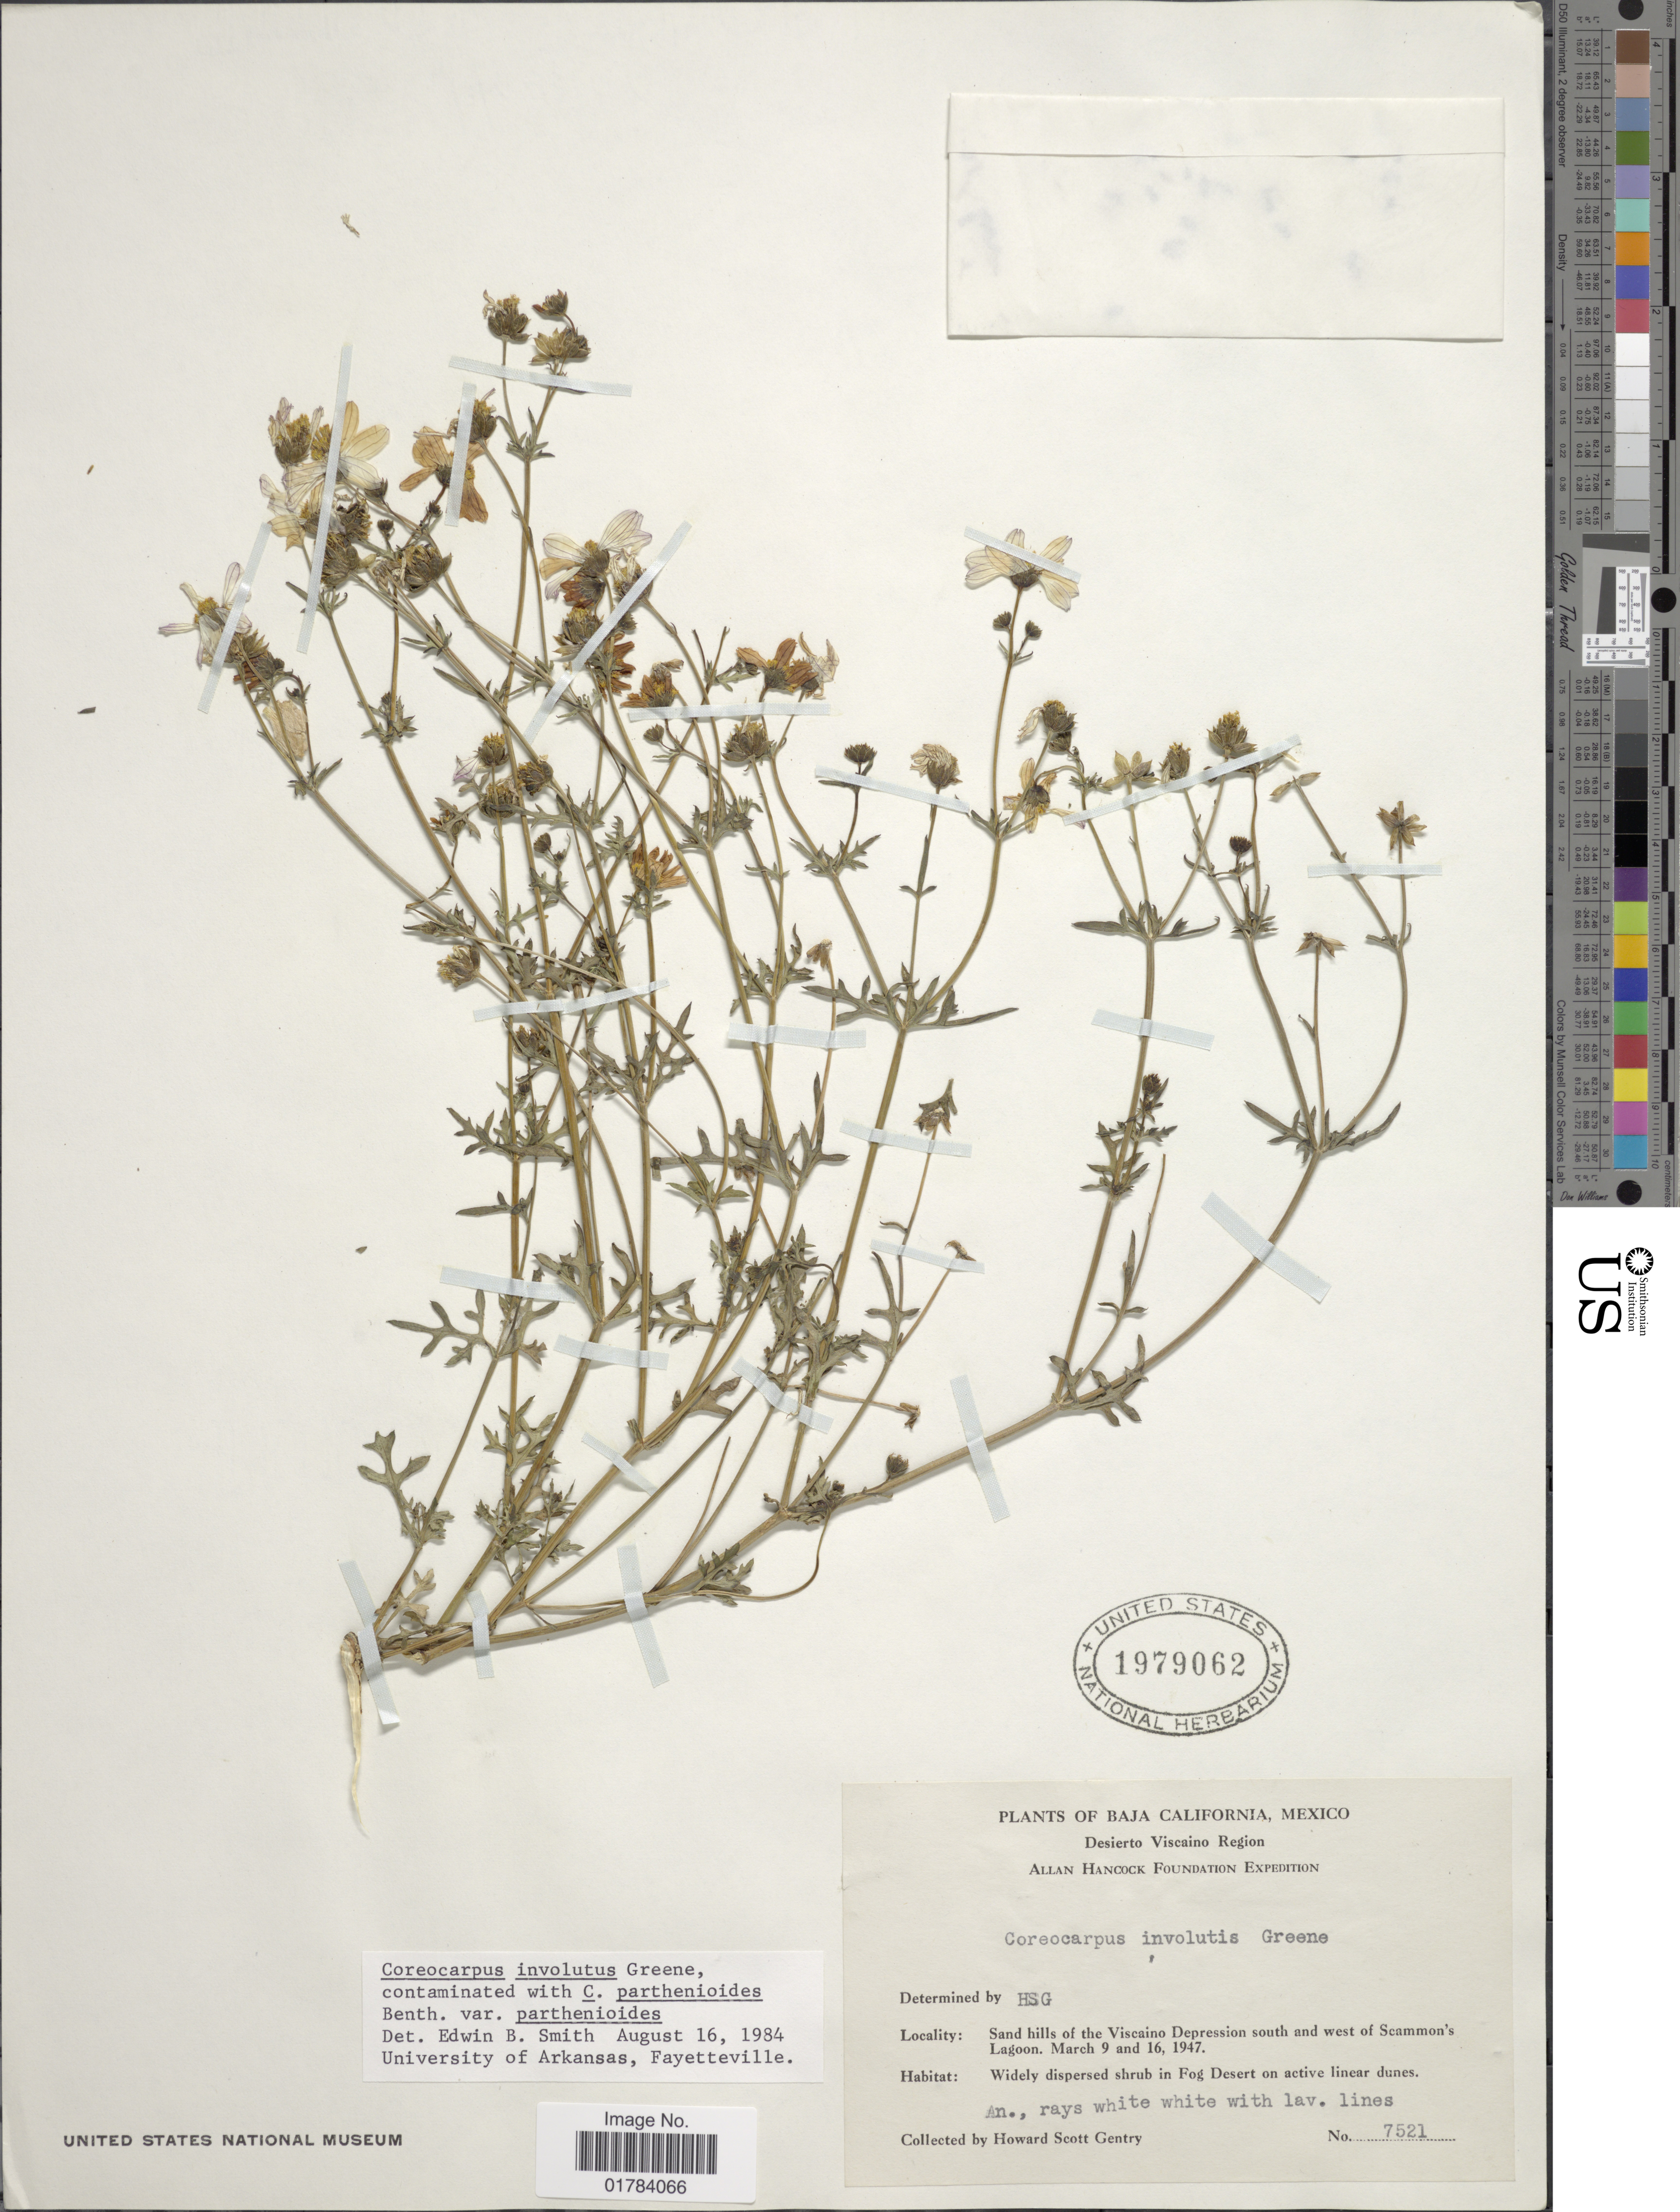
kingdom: Plantae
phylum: Tracheophyta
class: Magnoliopsida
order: Asterales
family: Asteraceae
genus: Coreocarpus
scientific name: Coreocarpus involutus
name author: Greene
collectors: H. S. Gentry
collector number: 7521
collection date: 1947-03-09/1947-03-16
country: Mexico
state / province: Baja California Sur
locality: Desierto Viscaino Region, Sand hills of the Viscaino Depression south and west of Scammon's Lagoon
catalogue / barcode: US 1979062